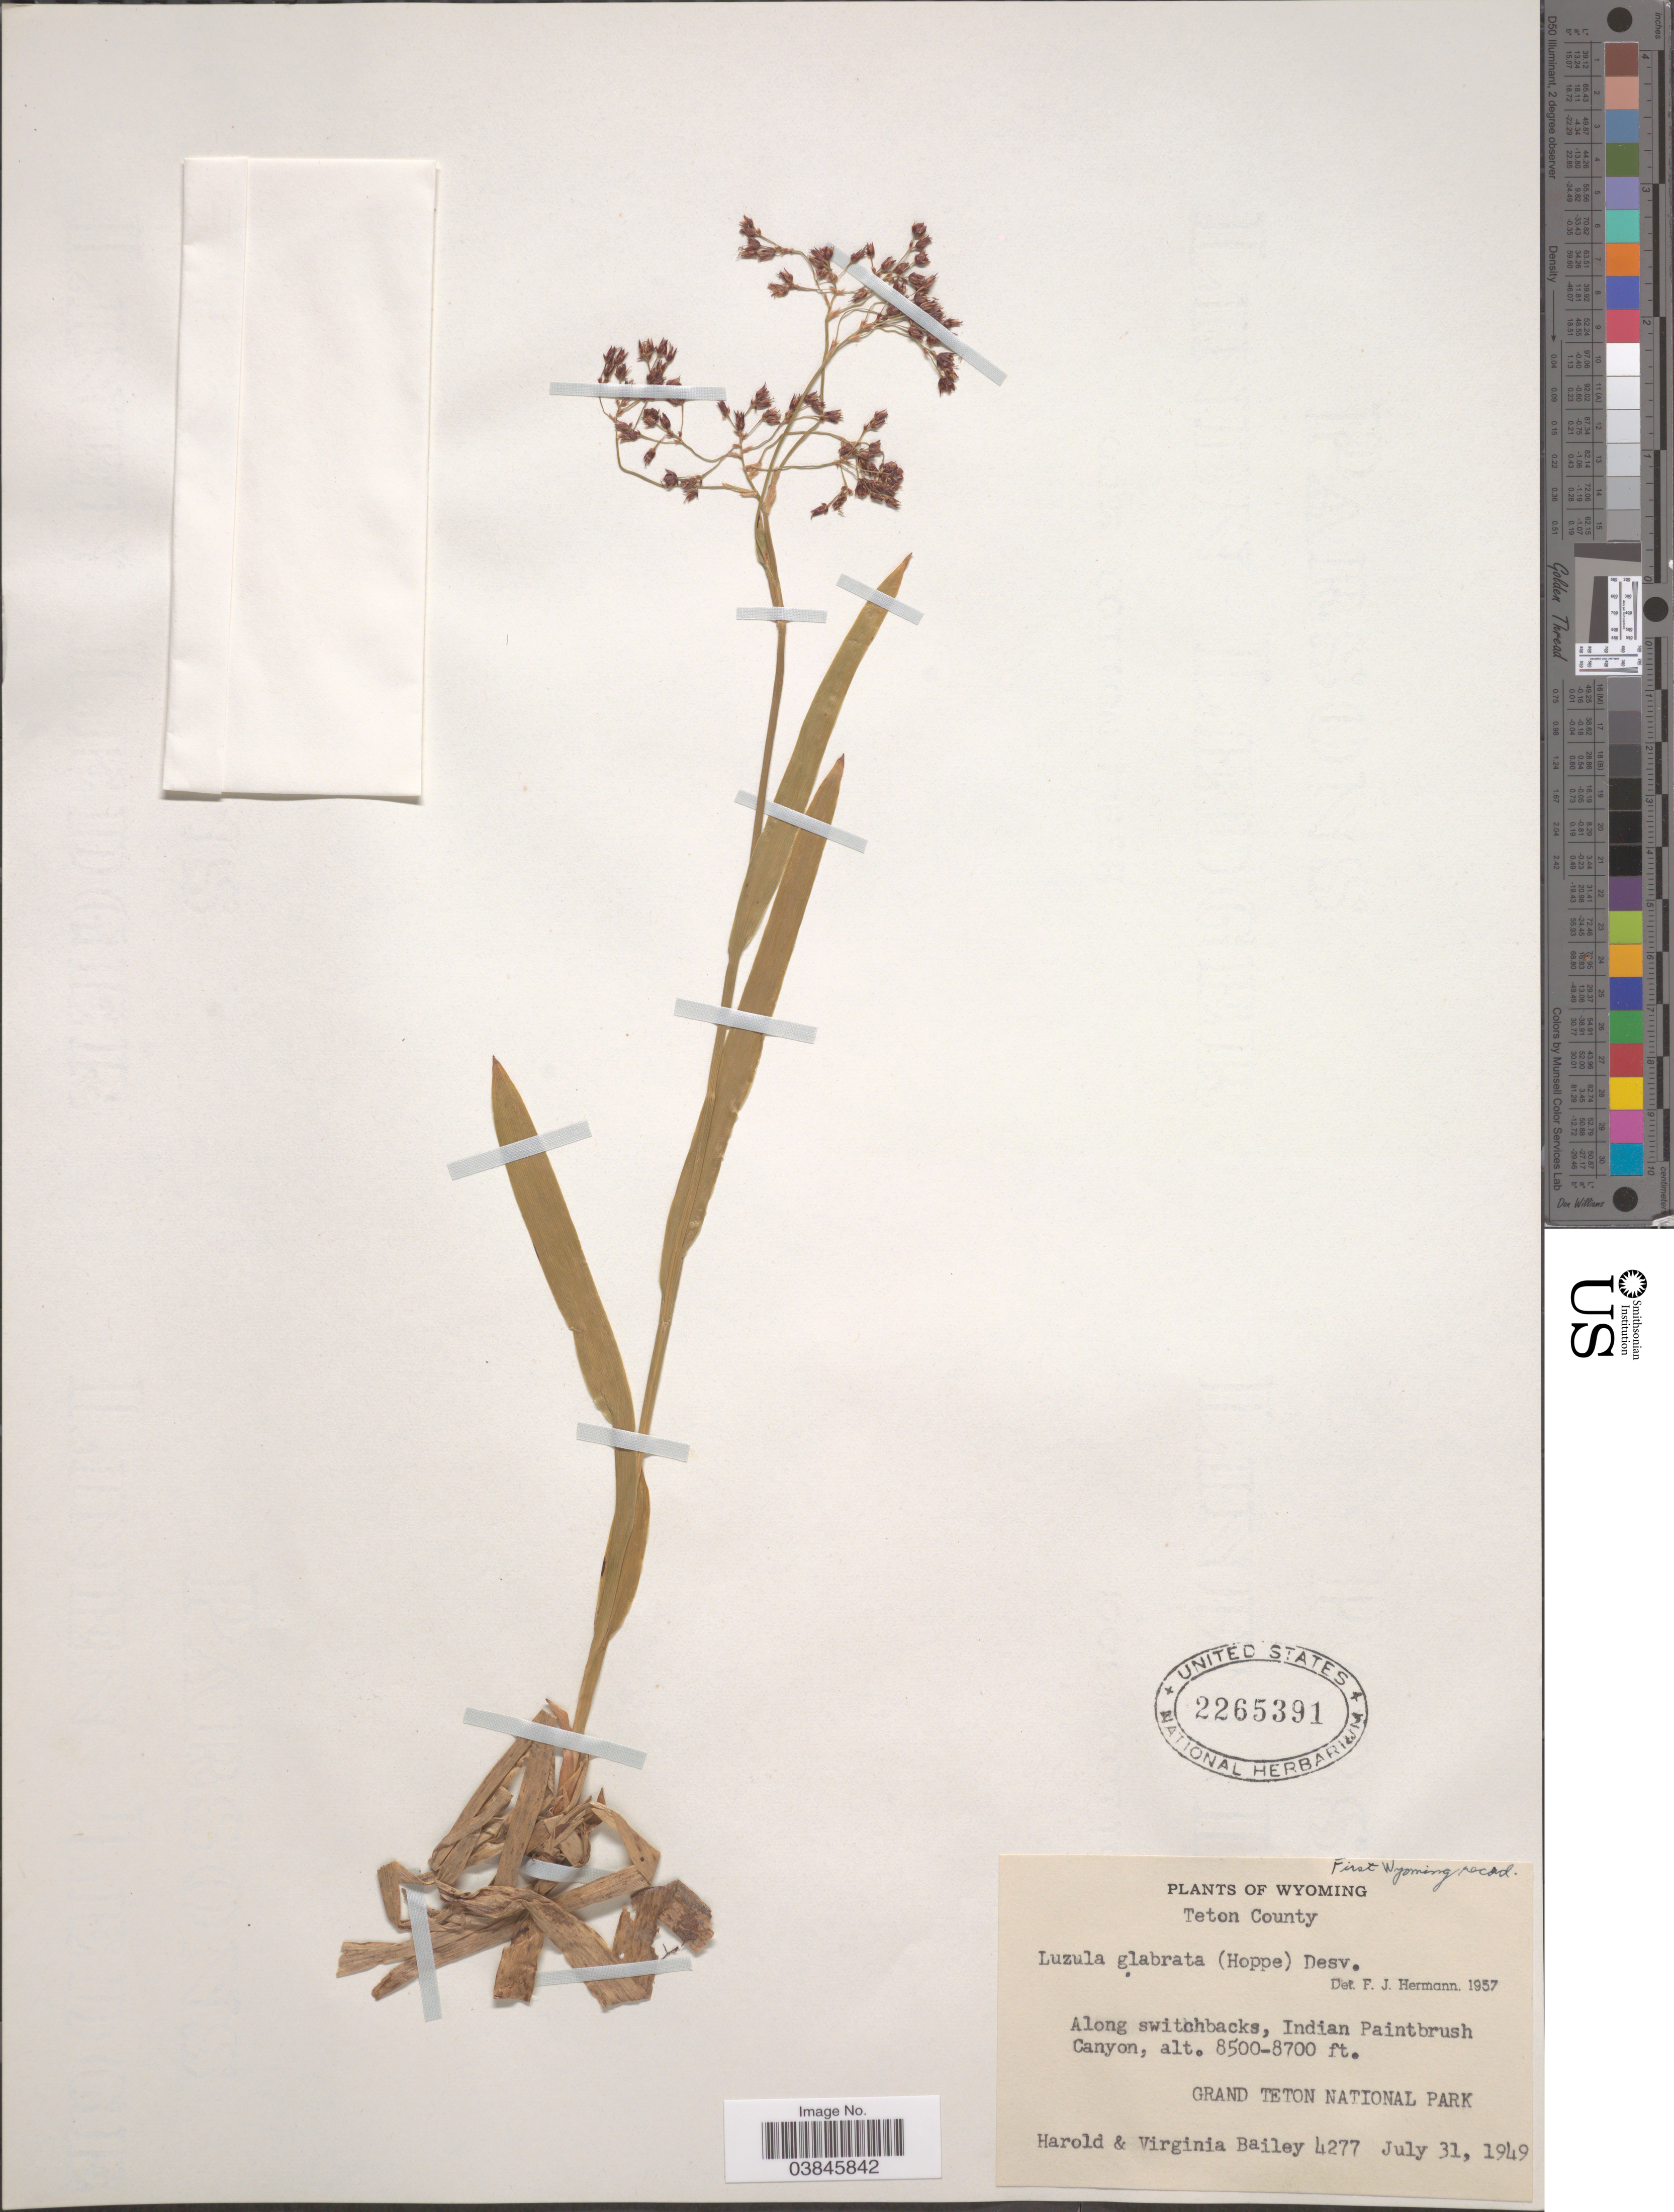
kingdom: Plantae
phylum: Tracheophyta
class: Liliopsida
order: Poales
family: Juncaceae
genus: Luzula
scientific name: Luzula glabrata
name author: (Hoppe) Desv.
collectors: H. Bailey & V. L. Bailey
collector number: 4277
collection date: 1949-07-31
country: United States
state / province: Wyoming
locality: Teton County. Along switchbacks, Indian Painbrush Canyon. Grand Teton National Park.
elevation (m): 2591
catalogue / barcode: US 2265391